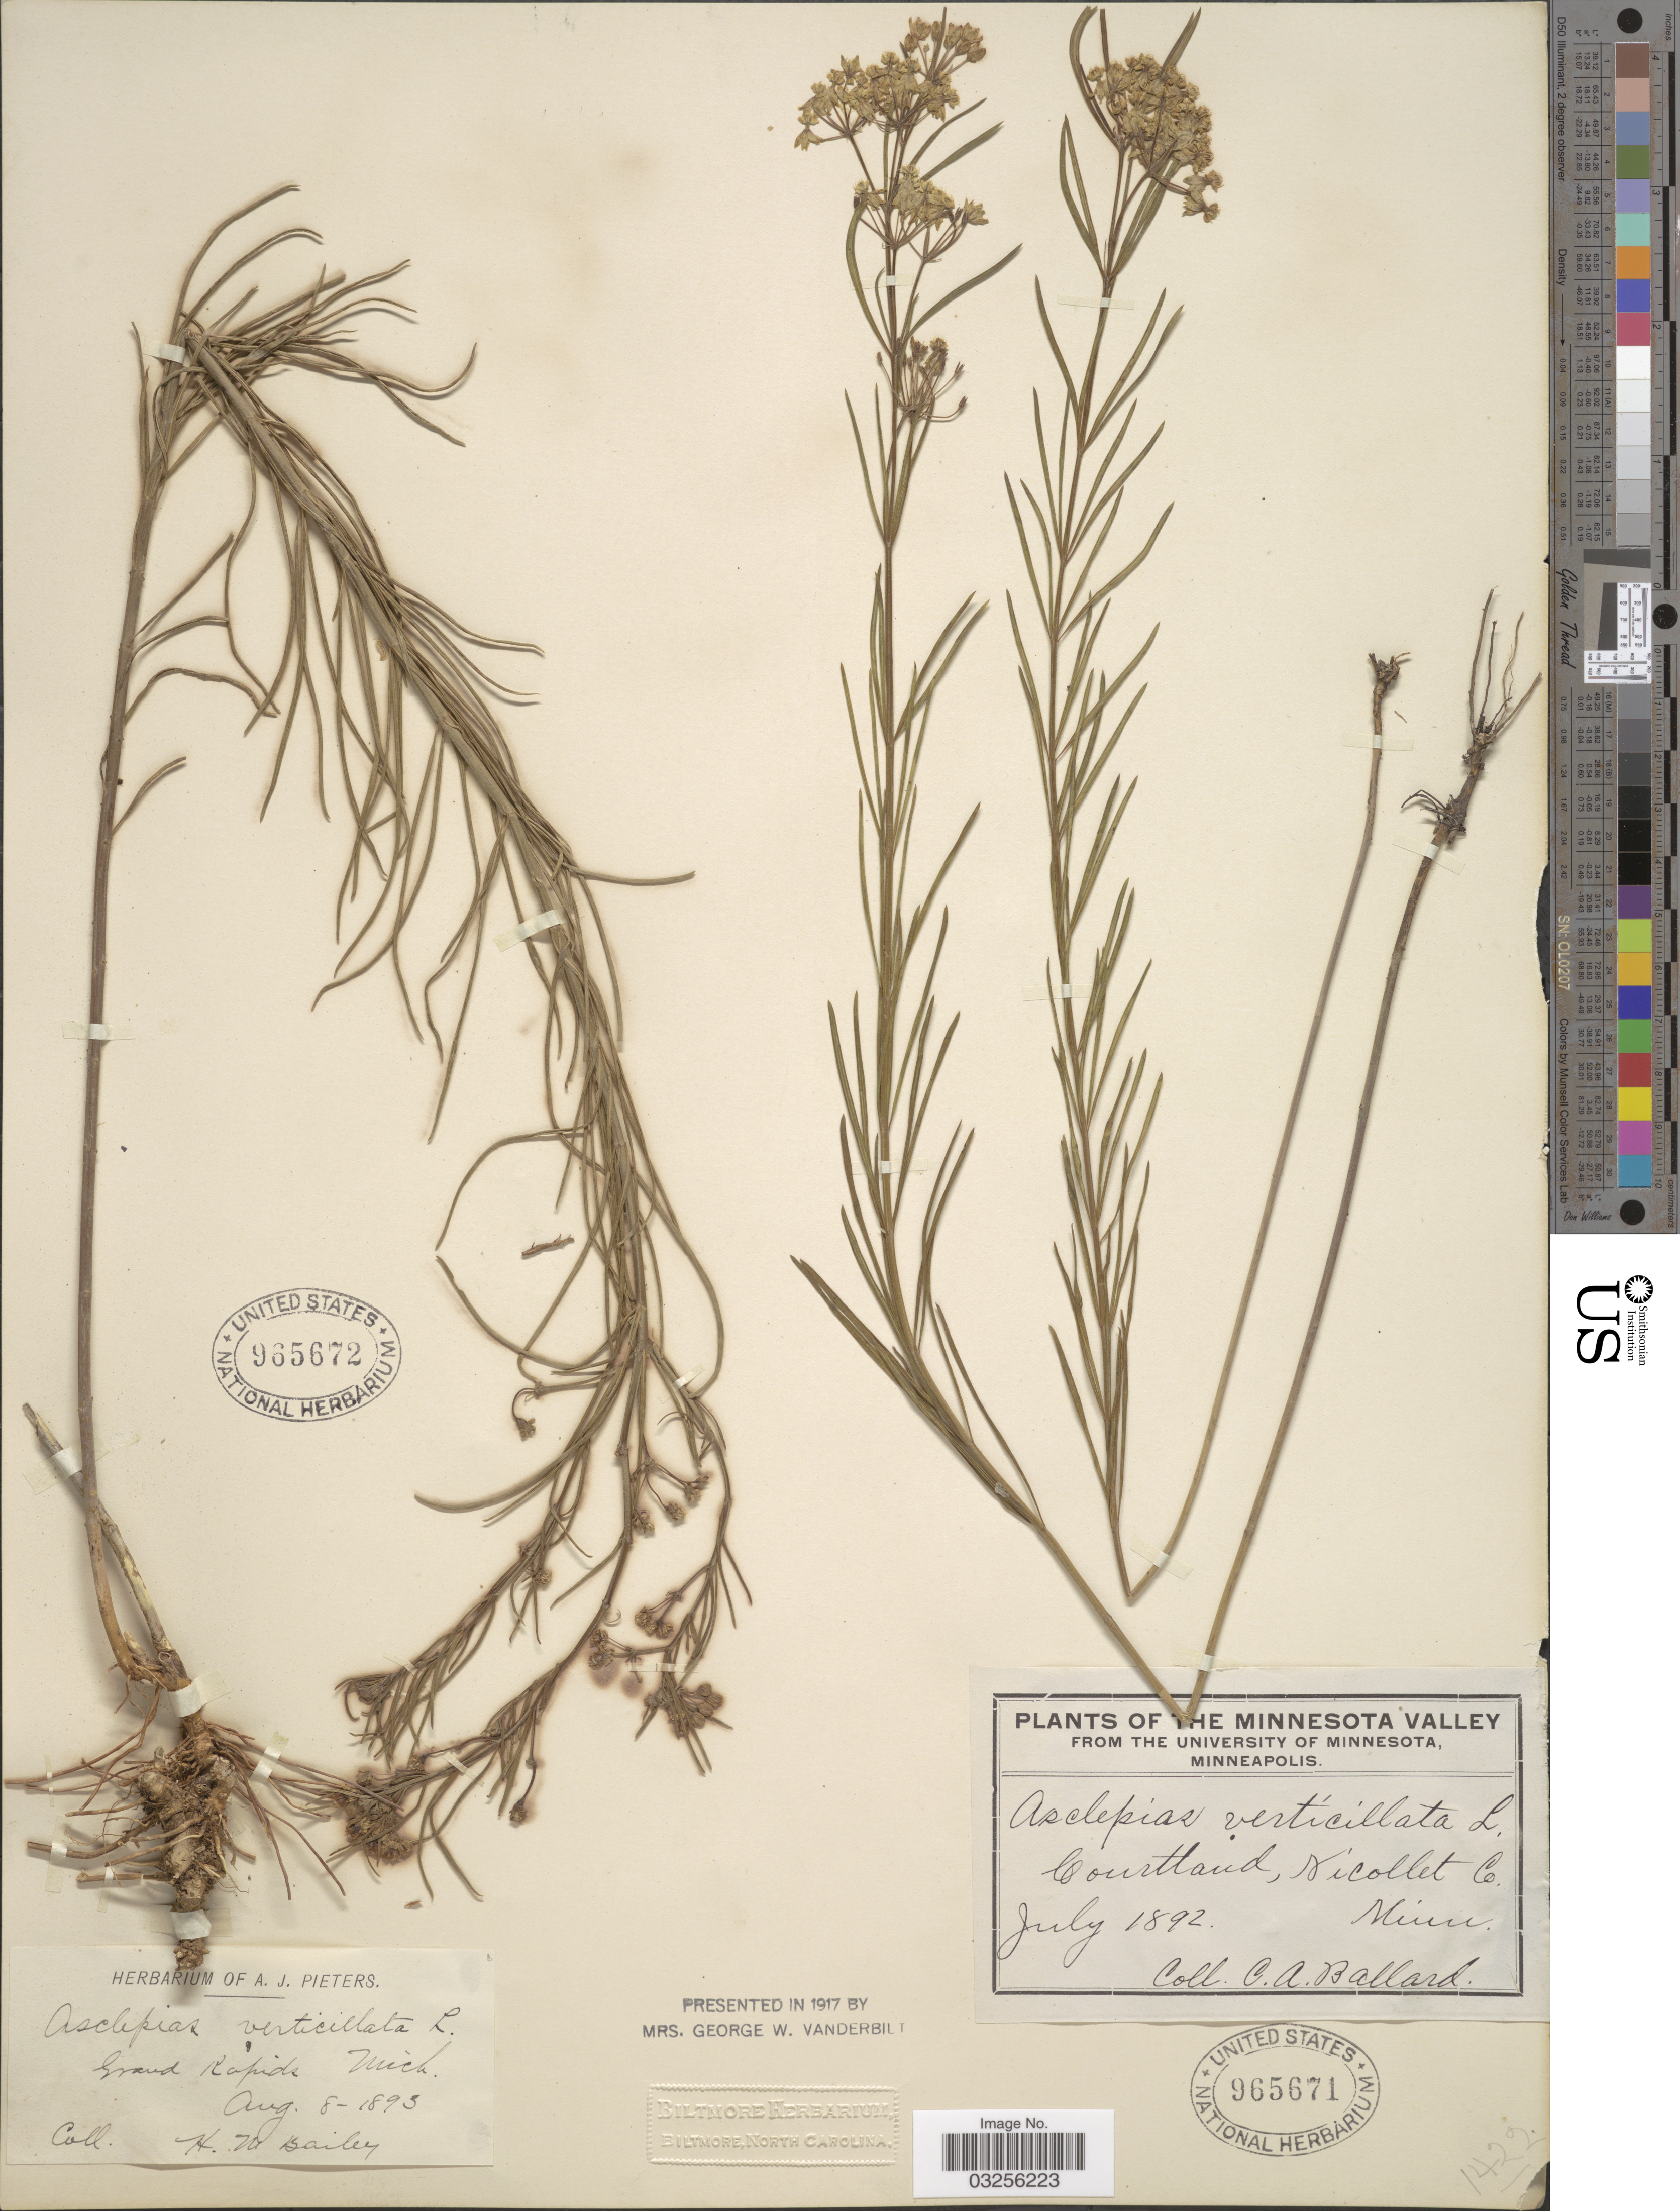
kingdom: Plantae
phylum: Tracheophyta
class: Magnoliopsida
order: Gentianales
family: Apocynaceae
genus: Asclepias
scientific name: Asclepias verticillata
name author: L.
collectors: H. Bailey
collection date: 1893-08-08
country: United States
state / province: Michigan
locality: Grand Rapids.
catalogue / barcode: US 965672-2